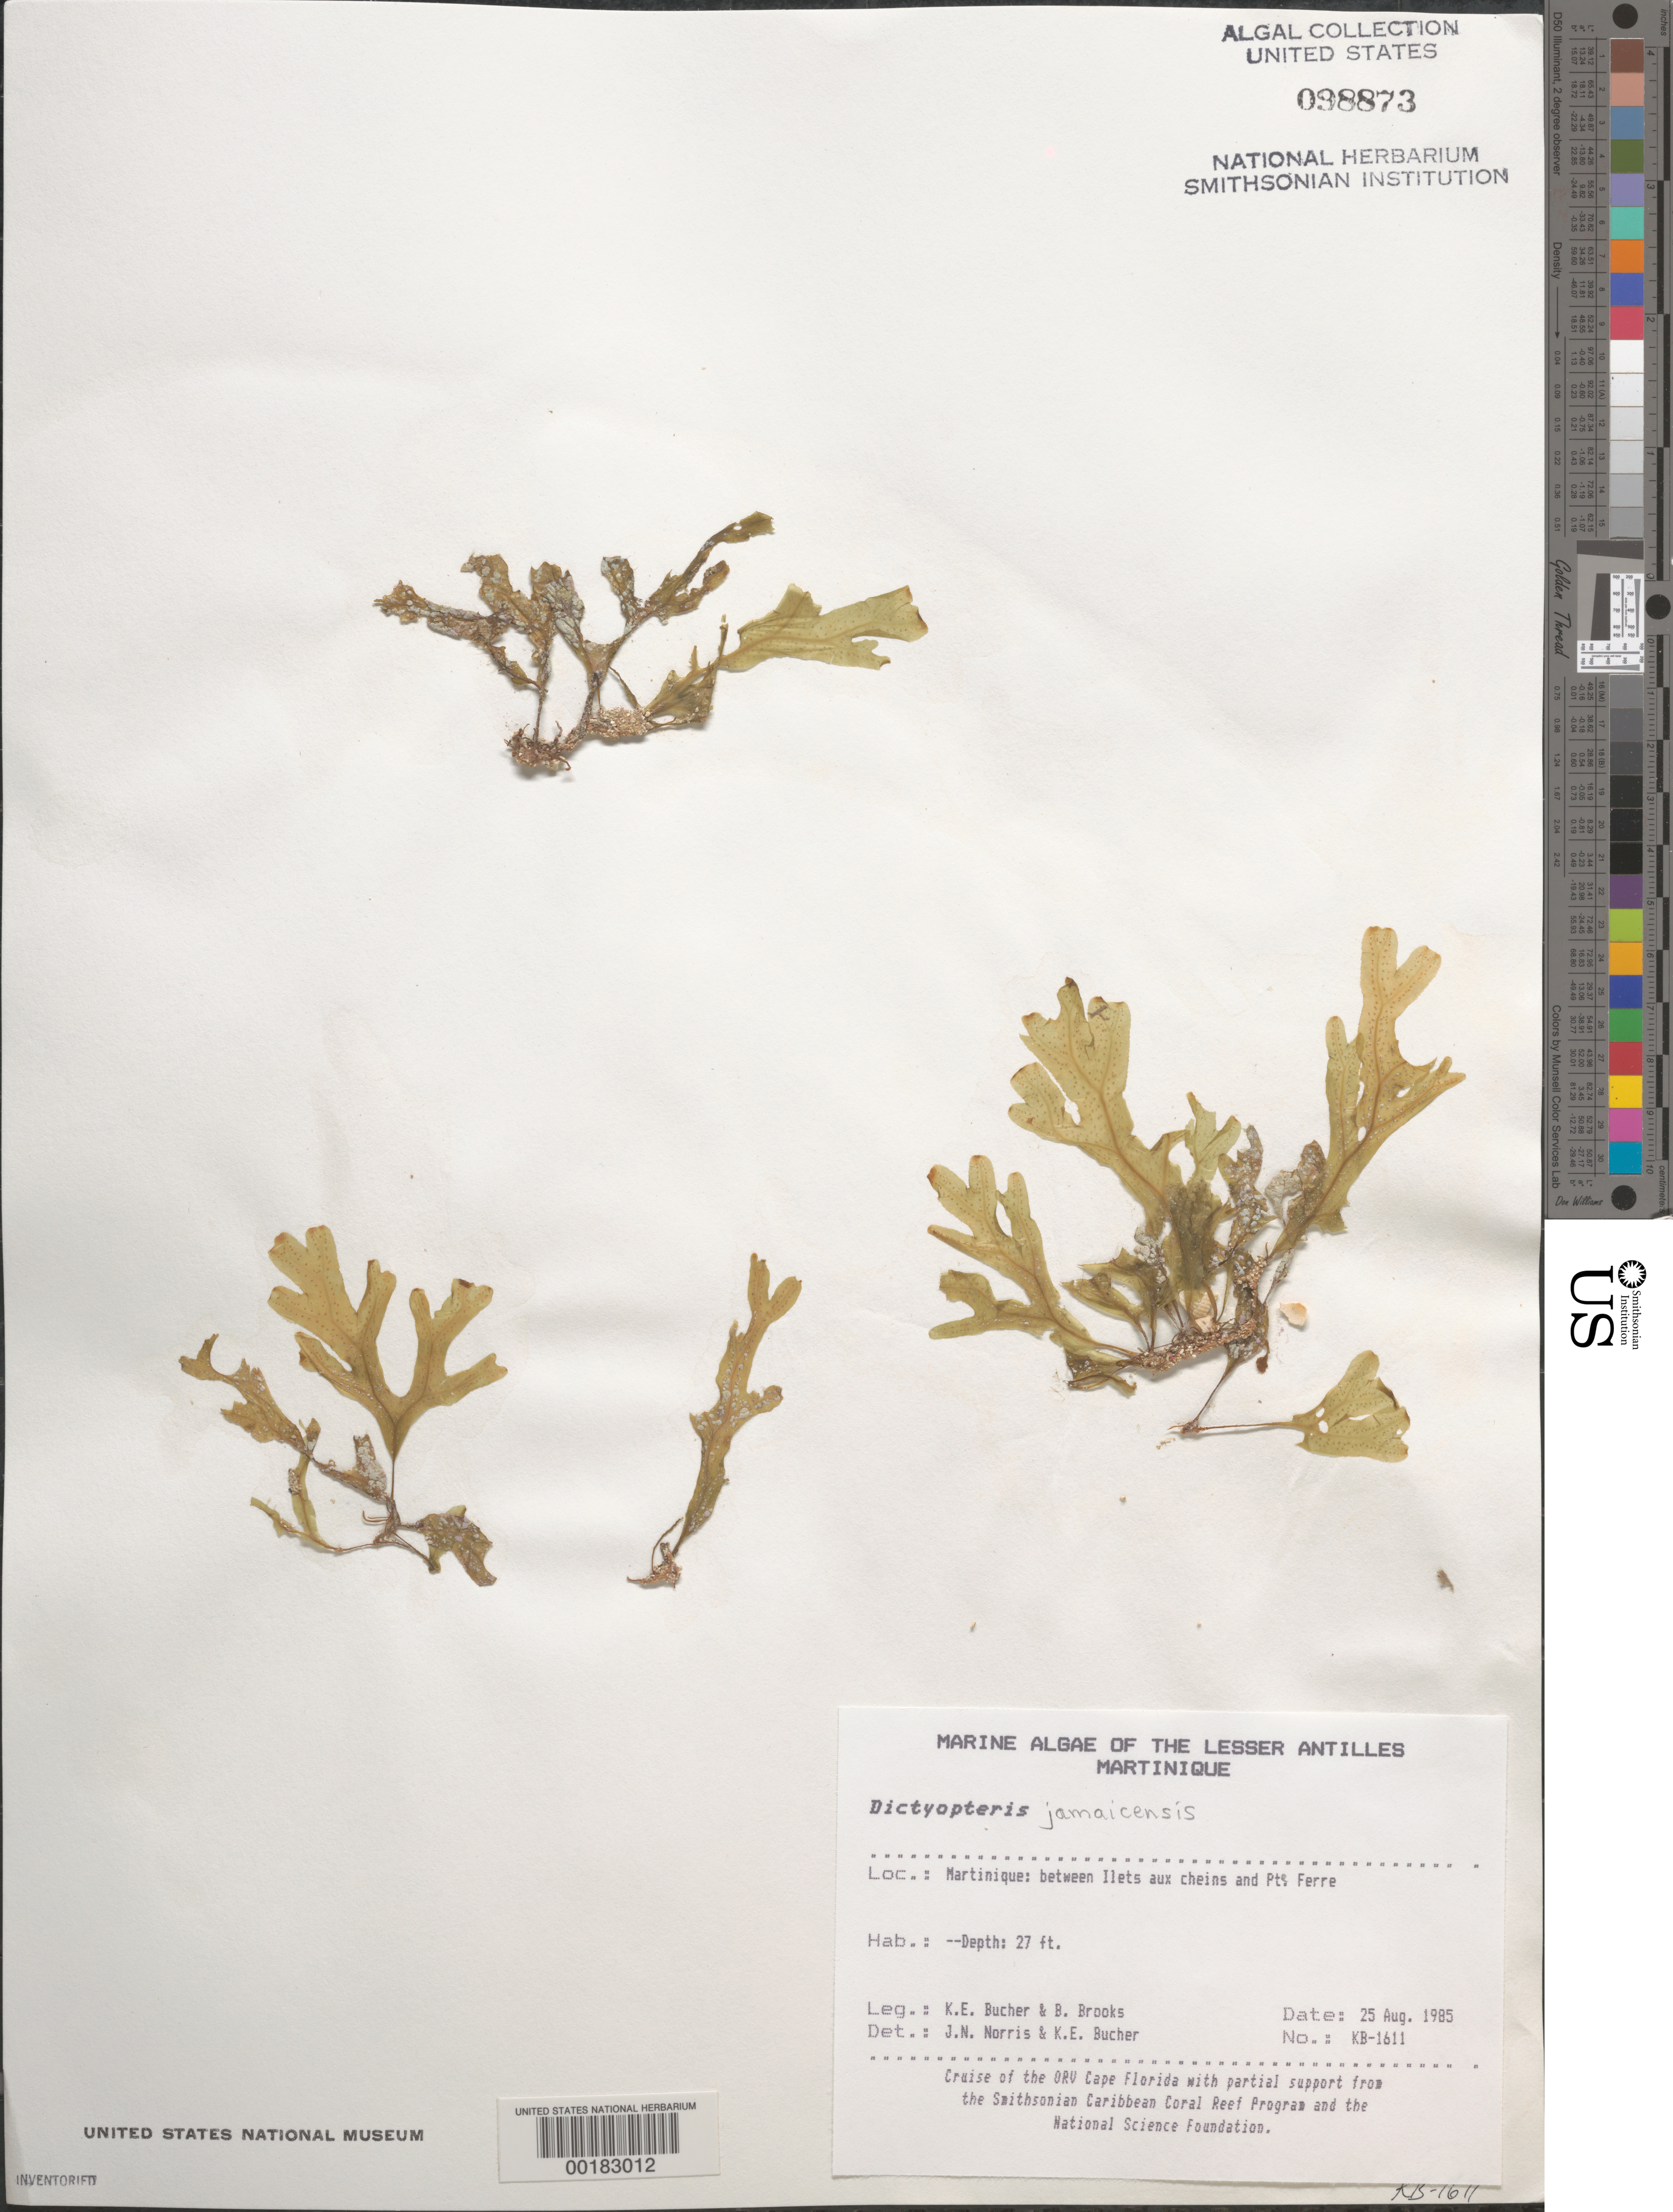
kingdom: Chromista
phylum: Ochrophyta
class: Phaeophyceae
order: Dictyotales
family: Dictyotaceae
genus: Dictyopteris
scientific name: Dictyopteris jamaicensis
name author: W.R. Taylor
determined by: Norris, J. N.; Bucher, K. E.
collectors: K. E. Bucher & B. Brooks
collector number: Kb-1611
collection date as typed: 25 Aug 1985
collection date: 1985-08-25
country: Martinique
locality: Between Ilet aux Cheins and Pointe Ferre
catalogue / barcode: US 98873